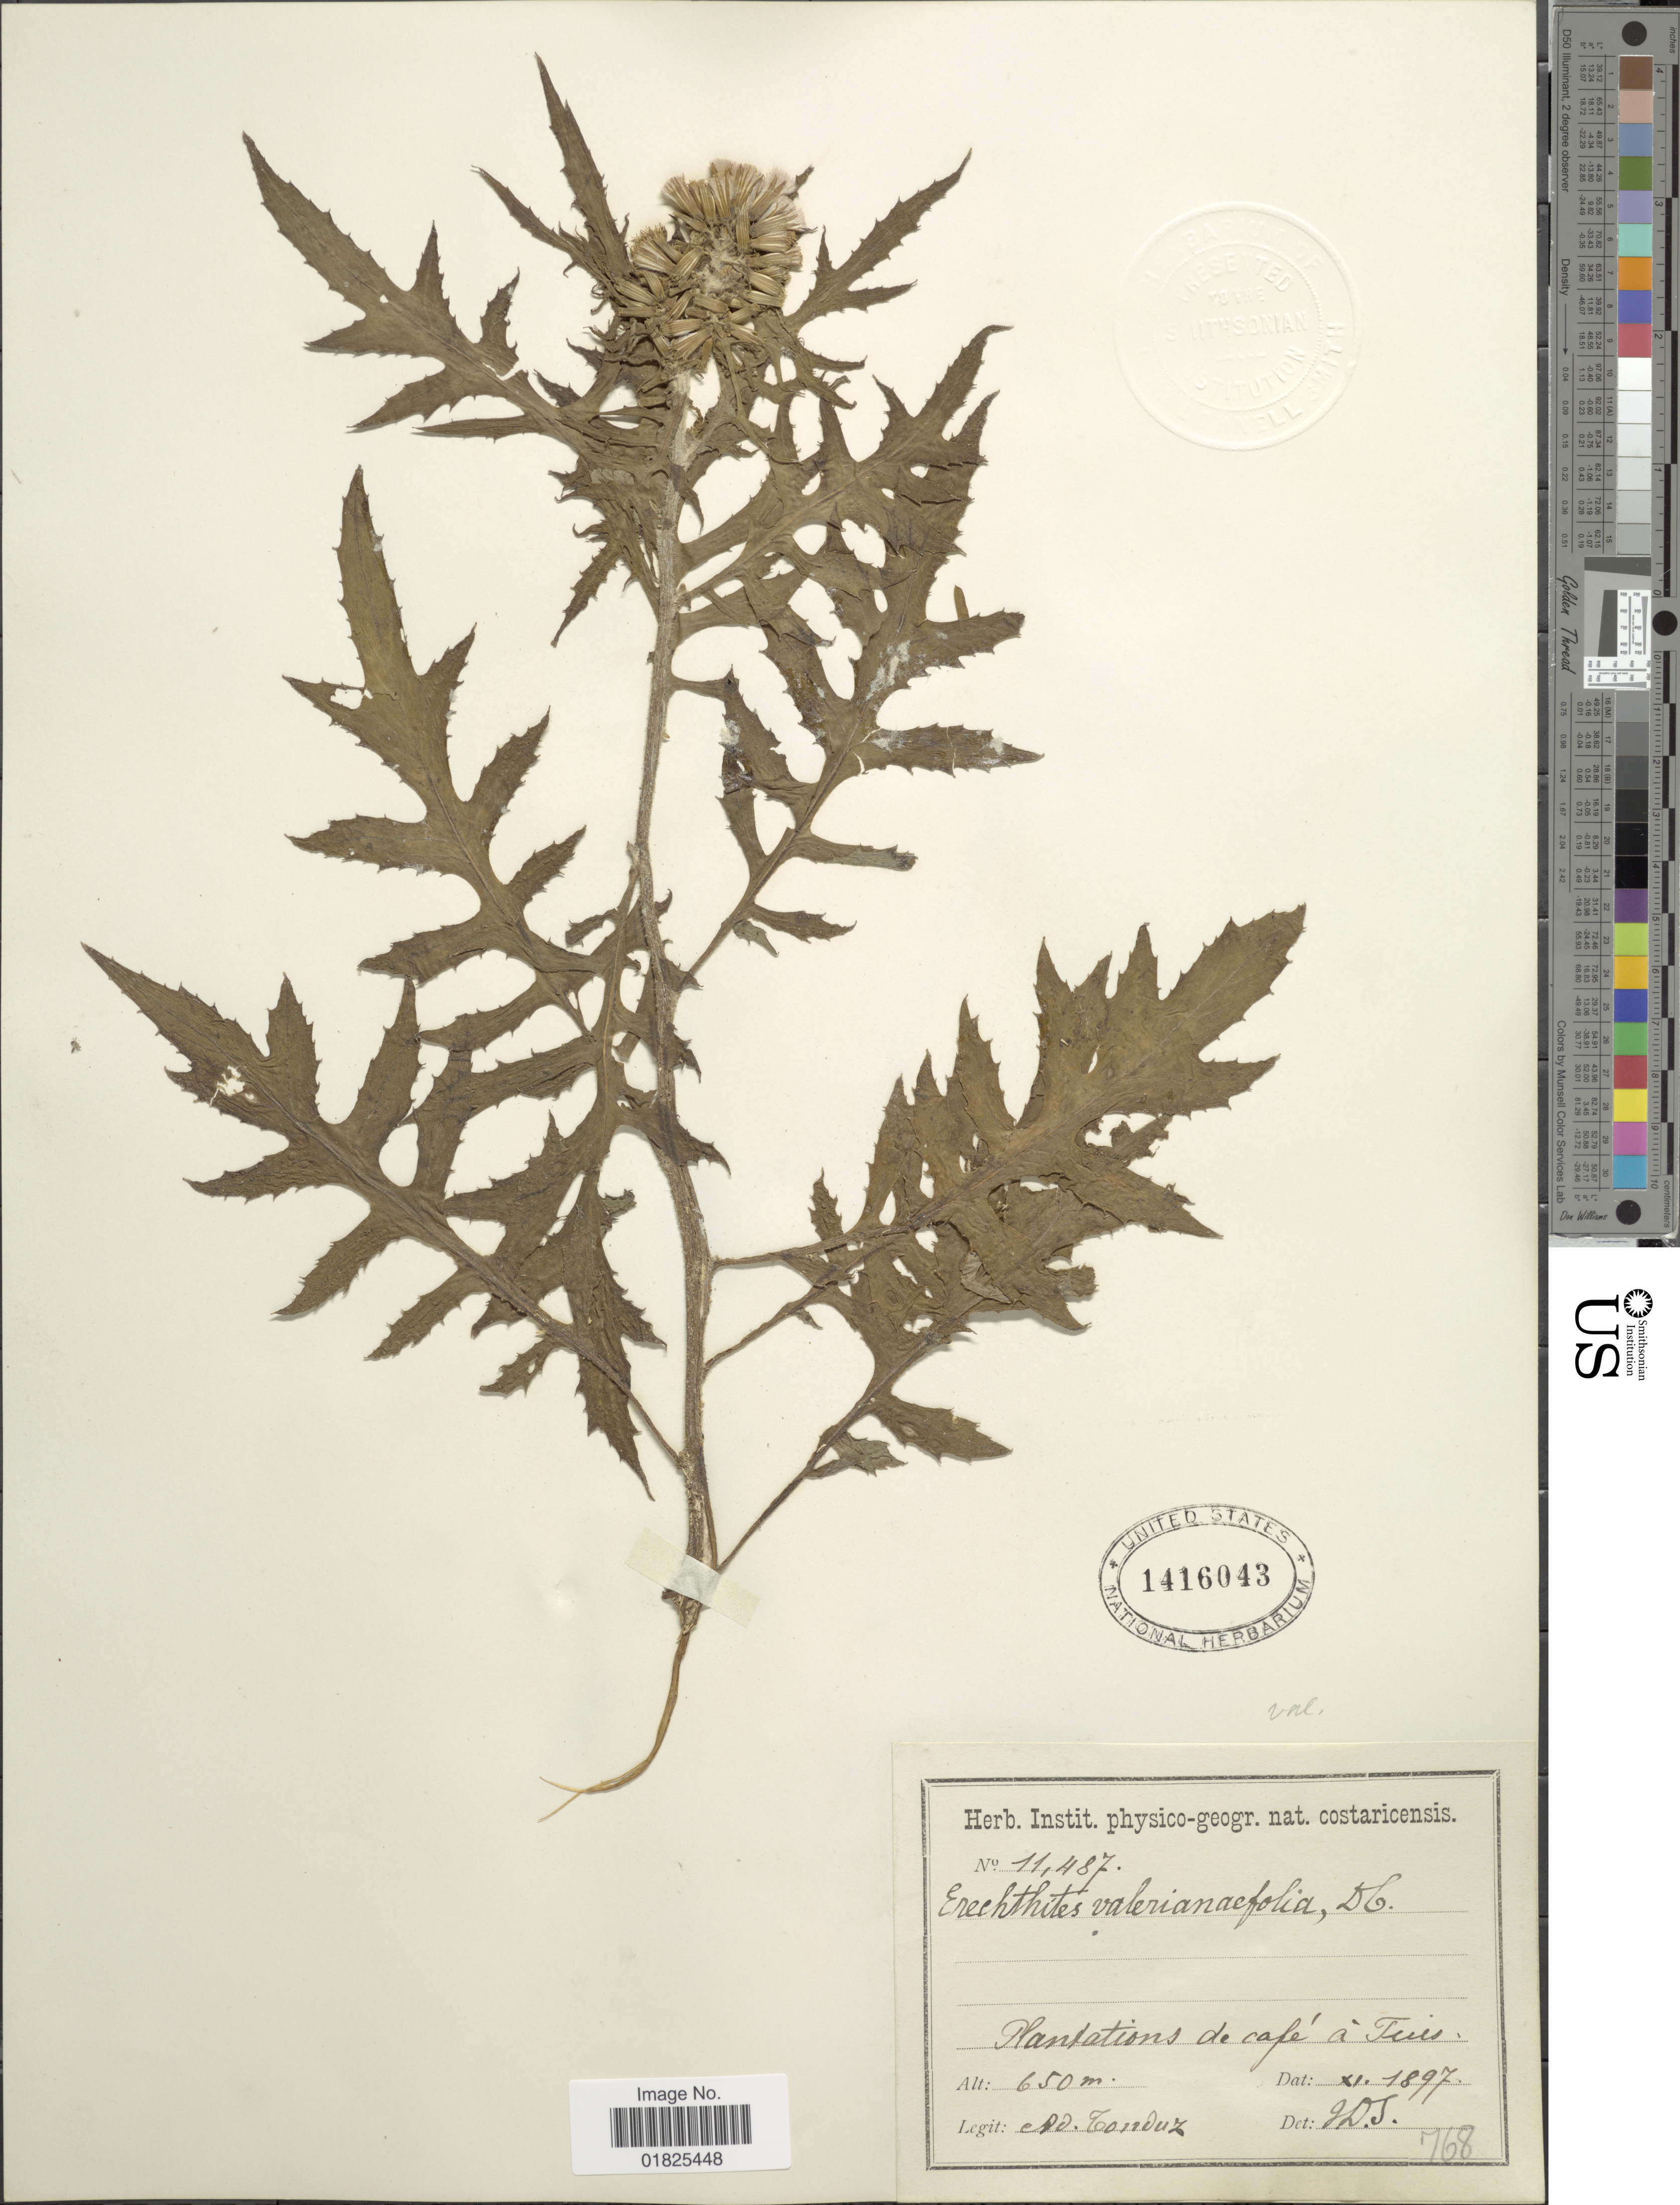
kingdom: Plantae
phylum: Tracheophyta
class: Magnoliopsida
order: Asterales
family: Asteraceae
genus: Erechtites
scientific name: Erechtites valerianifolius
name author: (Link ex Spreng.) DC.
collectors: A. Tonduz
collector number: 11487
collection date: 1897-11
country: Costa Rica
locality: Plantations de cafe a Tuis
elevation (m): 650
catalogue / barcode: US 1416043